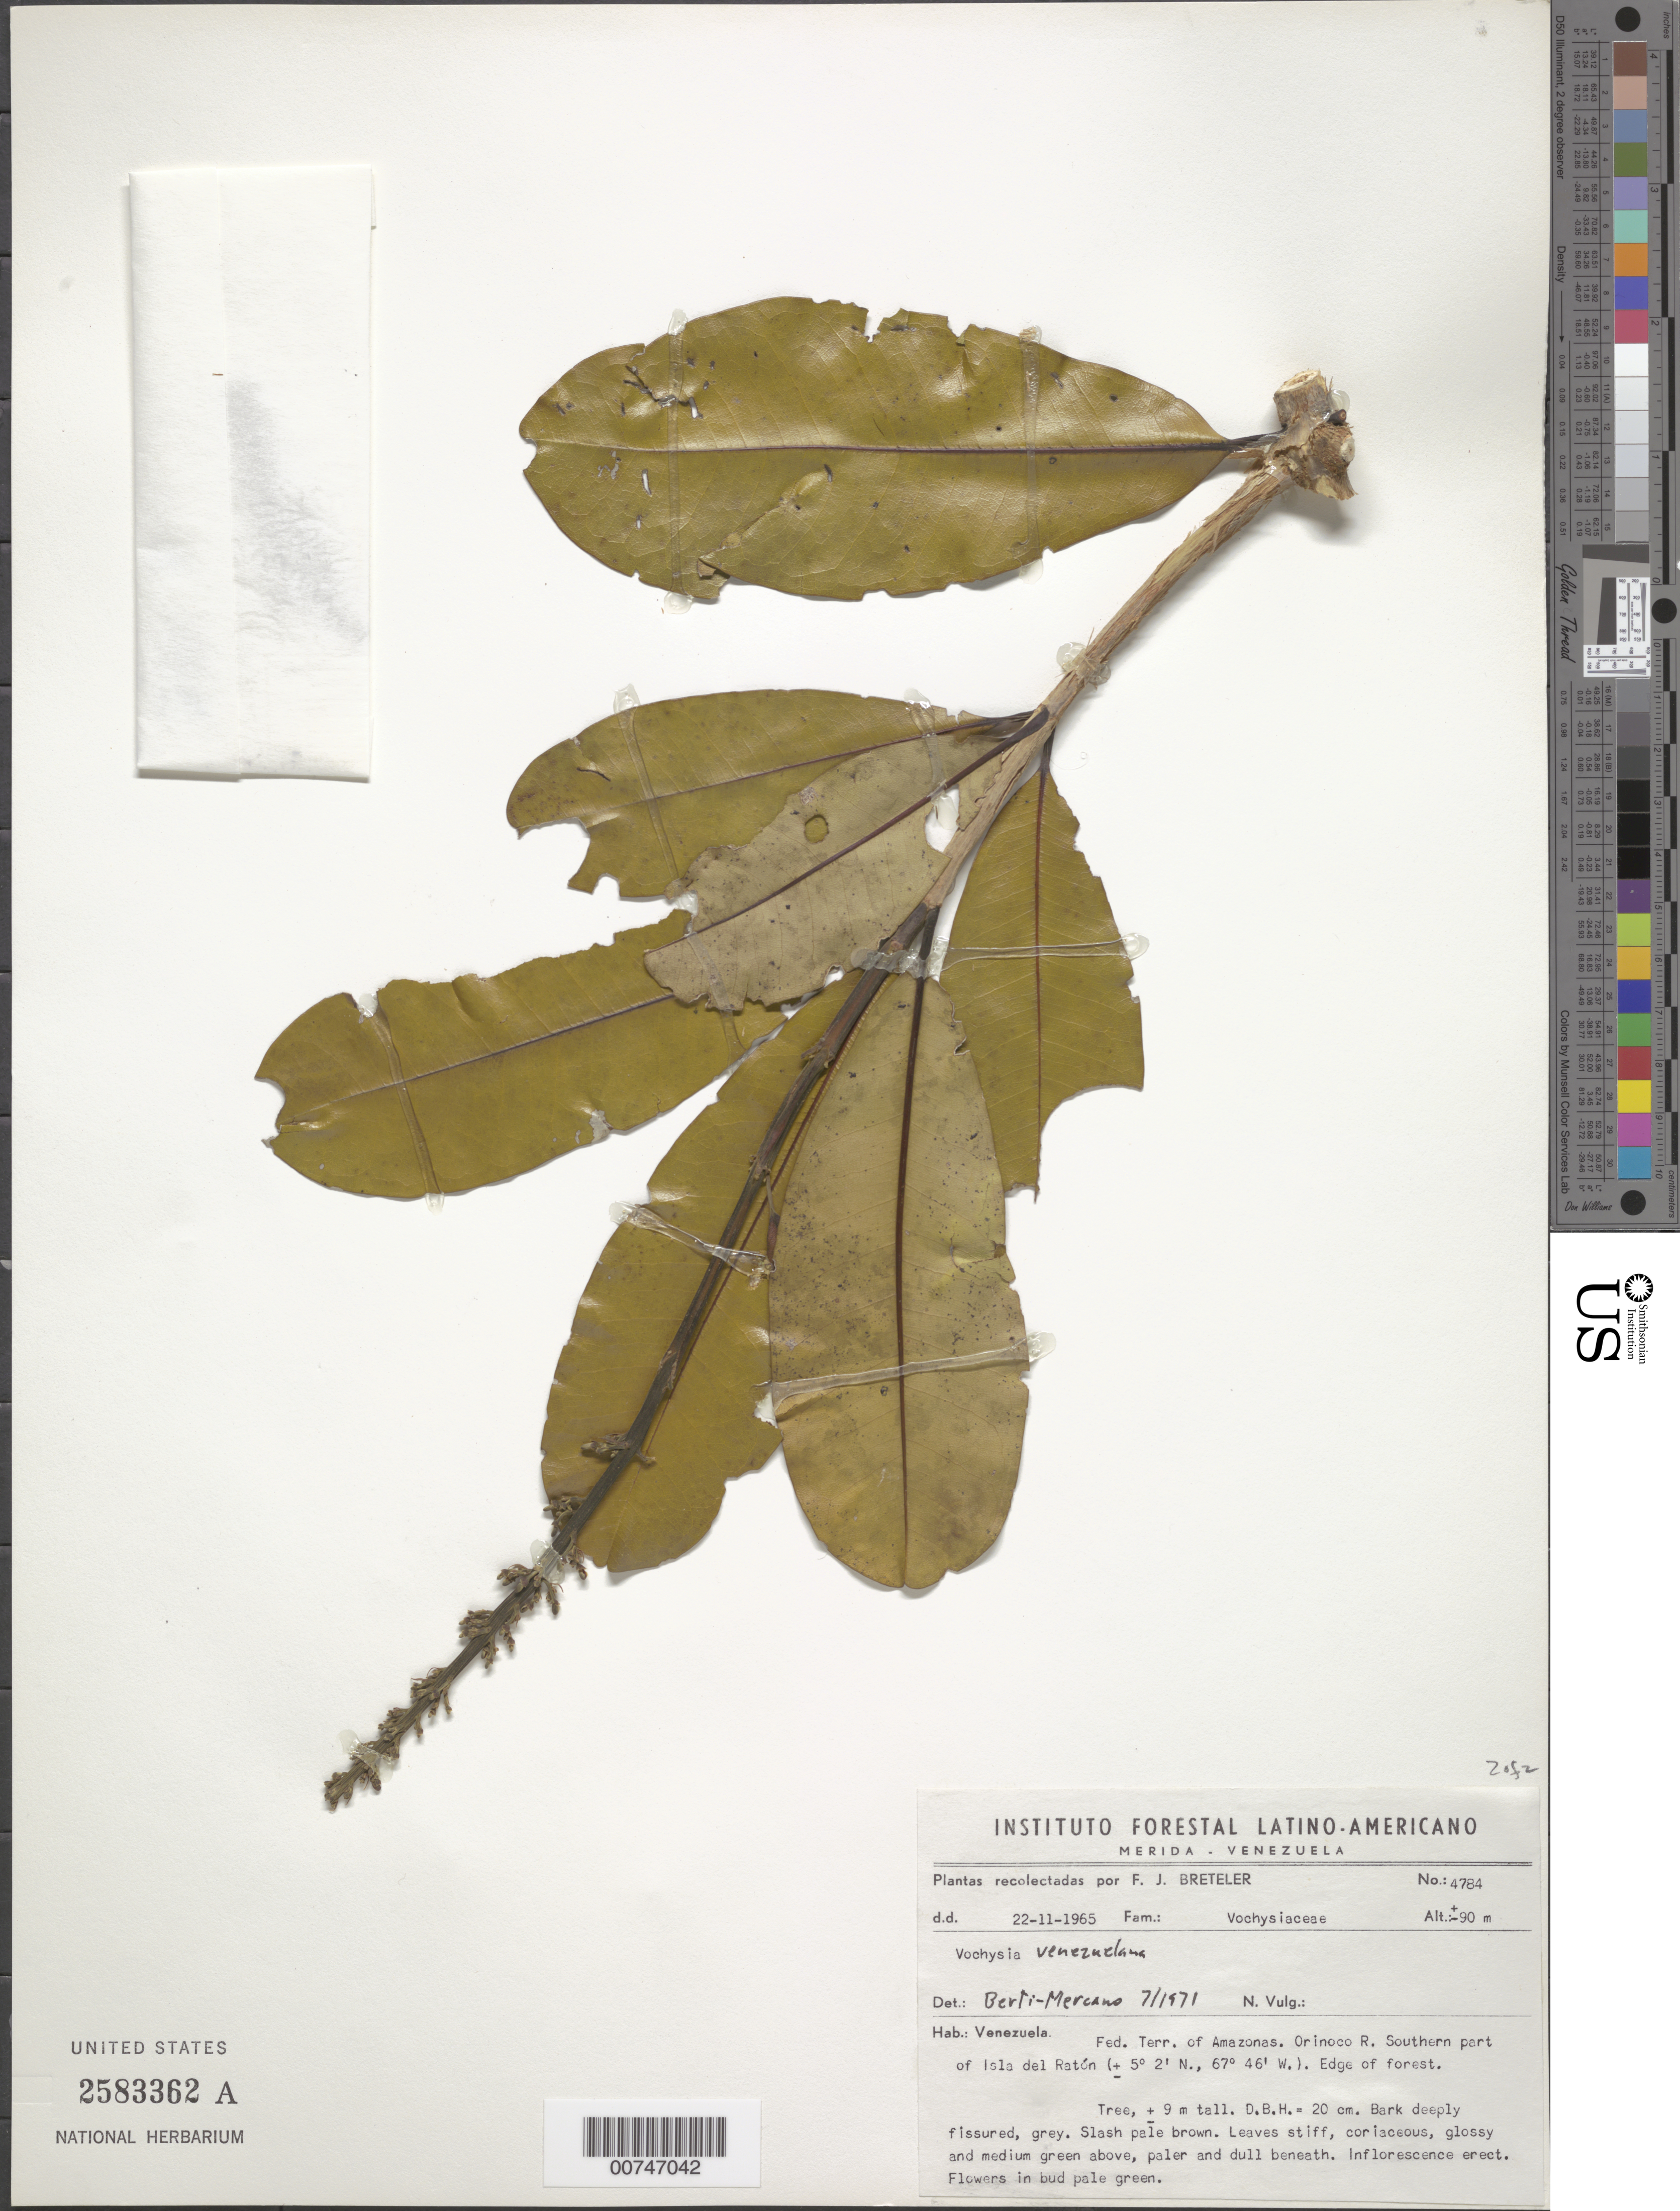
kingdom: Plantae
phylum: Tracheophyta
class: Magnoliopsida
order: Myrtales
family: Vochysiaceae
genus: Vochysia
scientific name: Vochysia venezuelana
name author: Stafleu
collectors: F. J. Breteler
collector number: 4784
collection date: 1965-11-22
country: Venezuela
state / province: Amazonas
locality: Fed. Terr. of Amazonas. Orinoco R. Southern part of Isla del Ratón.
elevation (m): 90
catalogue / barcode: US 2583362A